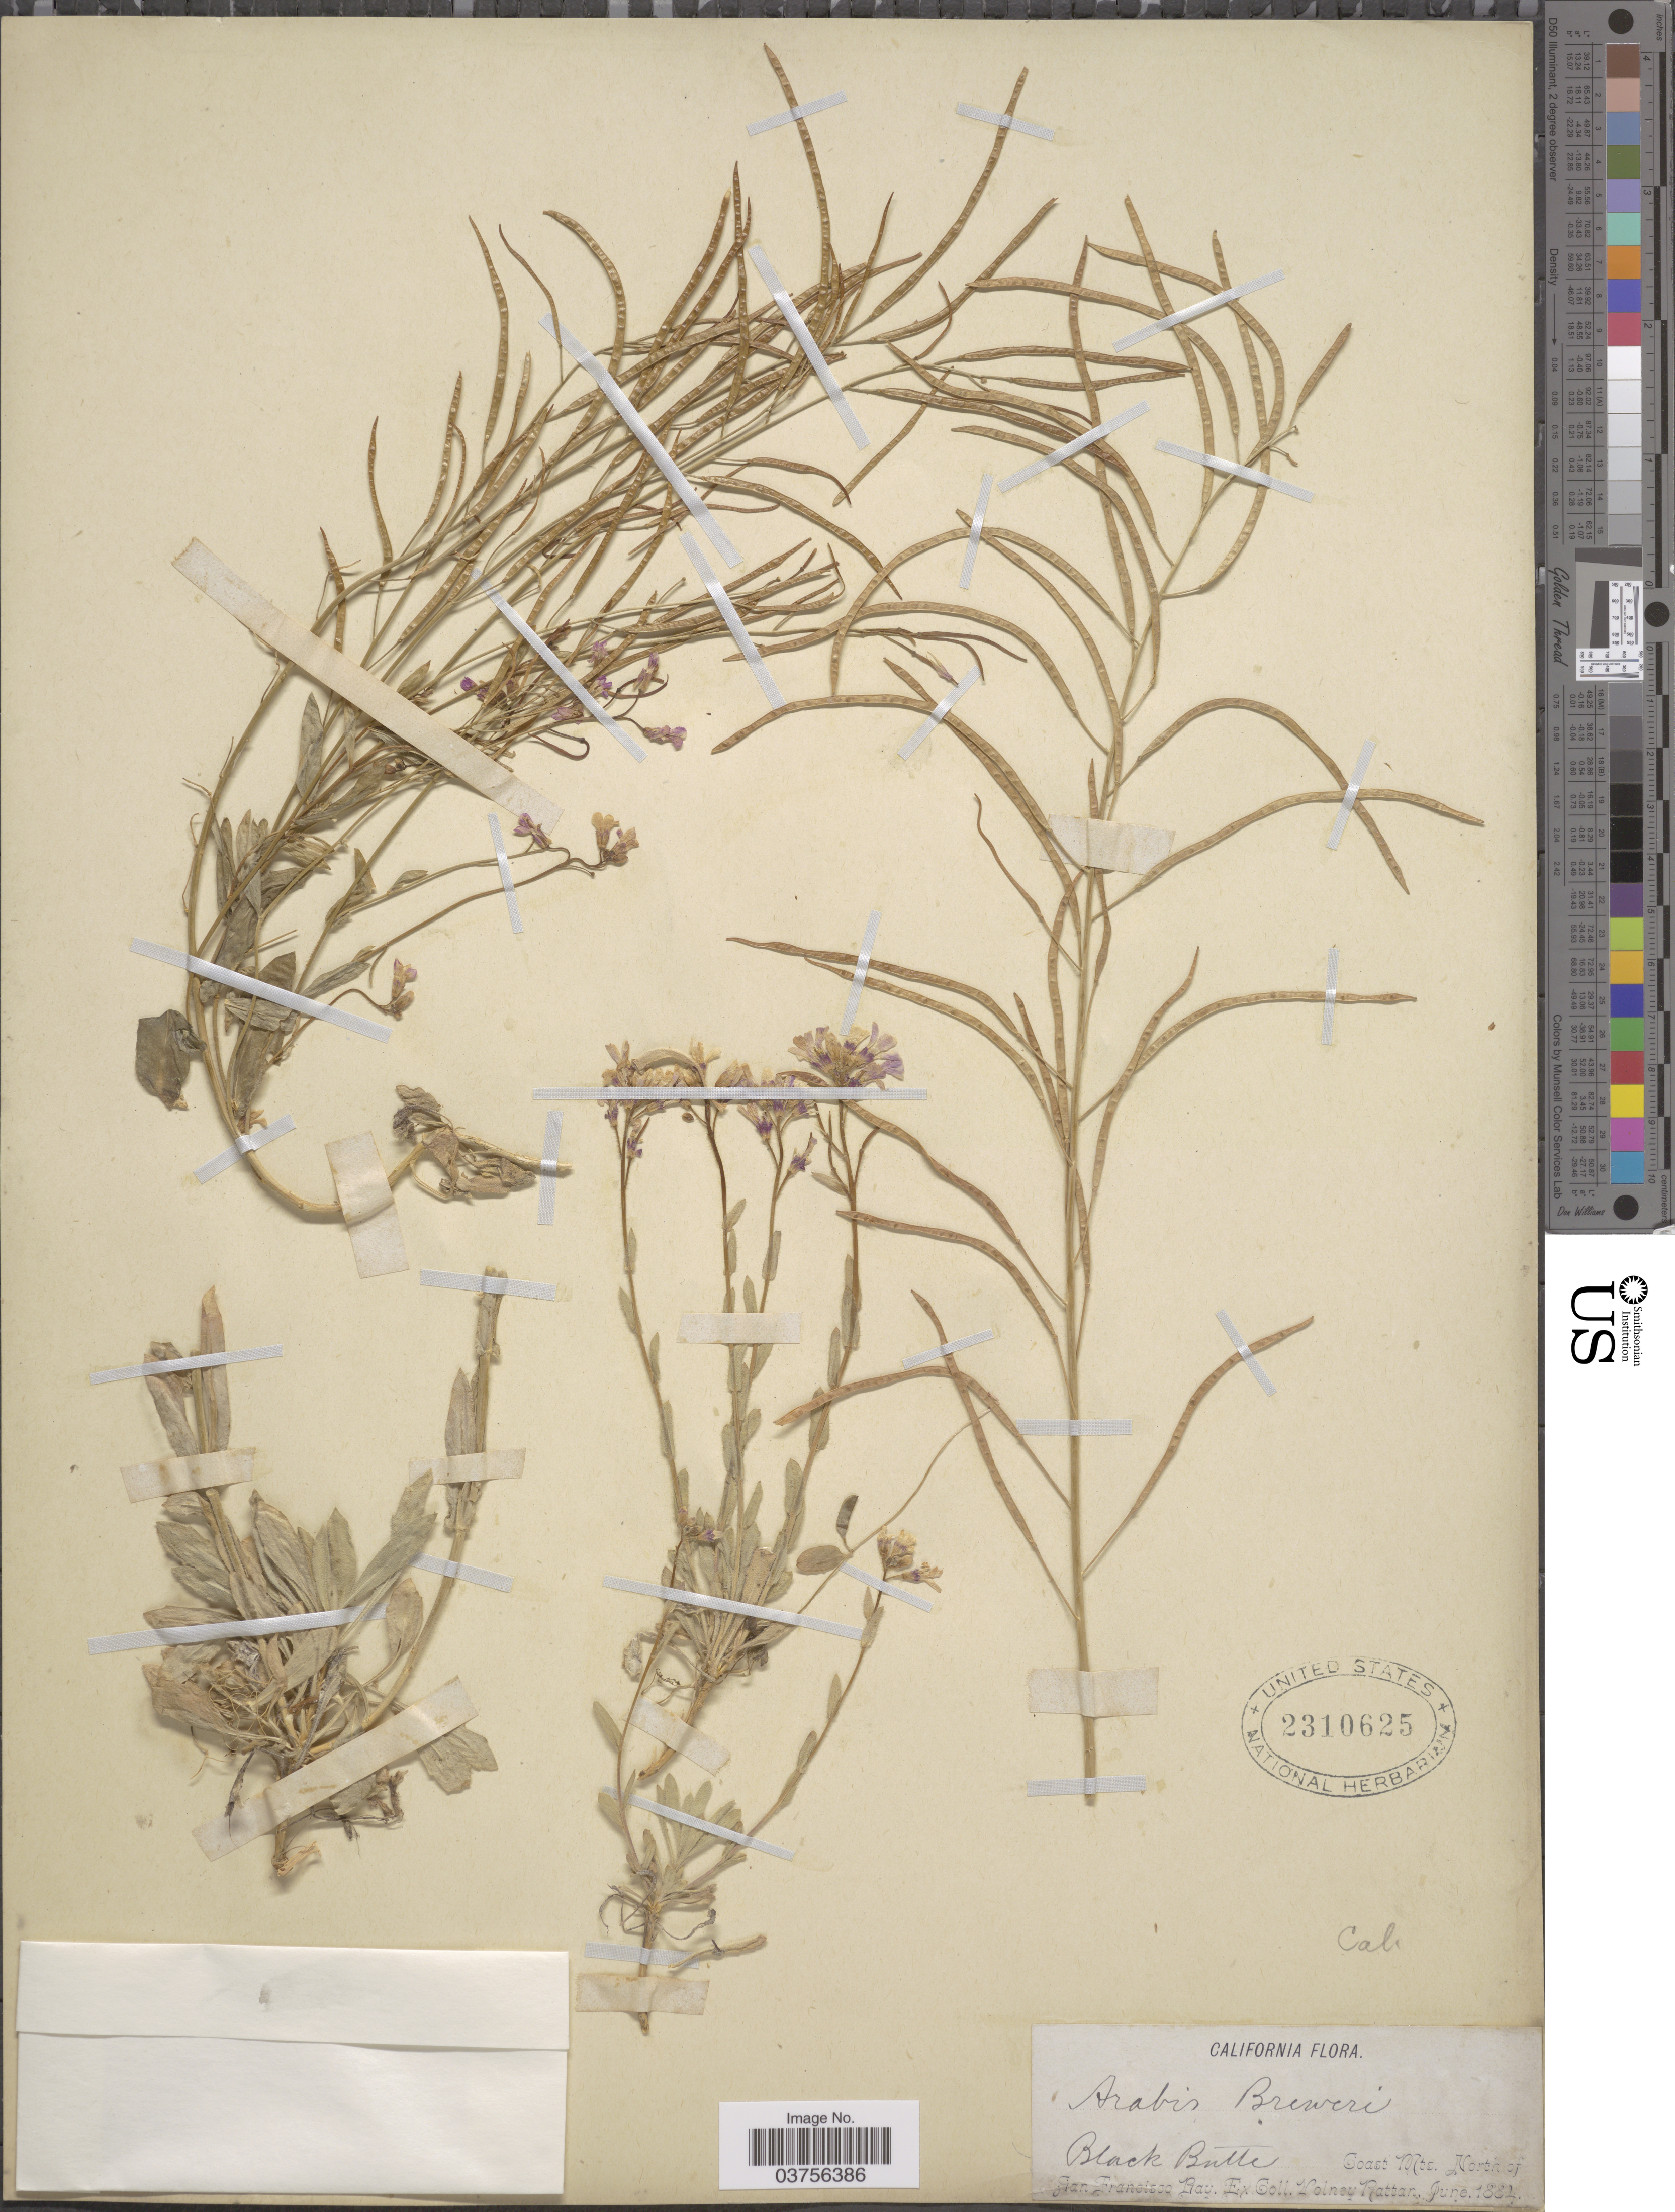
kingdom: Plantae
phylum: Tracheophyta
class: Magnoliopsida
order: Brassicales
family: Brassicaceae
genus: Arabis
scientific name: Arabis breweri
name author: S. Watson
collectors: V. Rattan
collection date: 1884-06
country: United States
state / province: California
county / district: San Francisco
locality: Black Butte. Coast Mts. North of San Francisco Bay.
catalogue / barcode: US 2310625